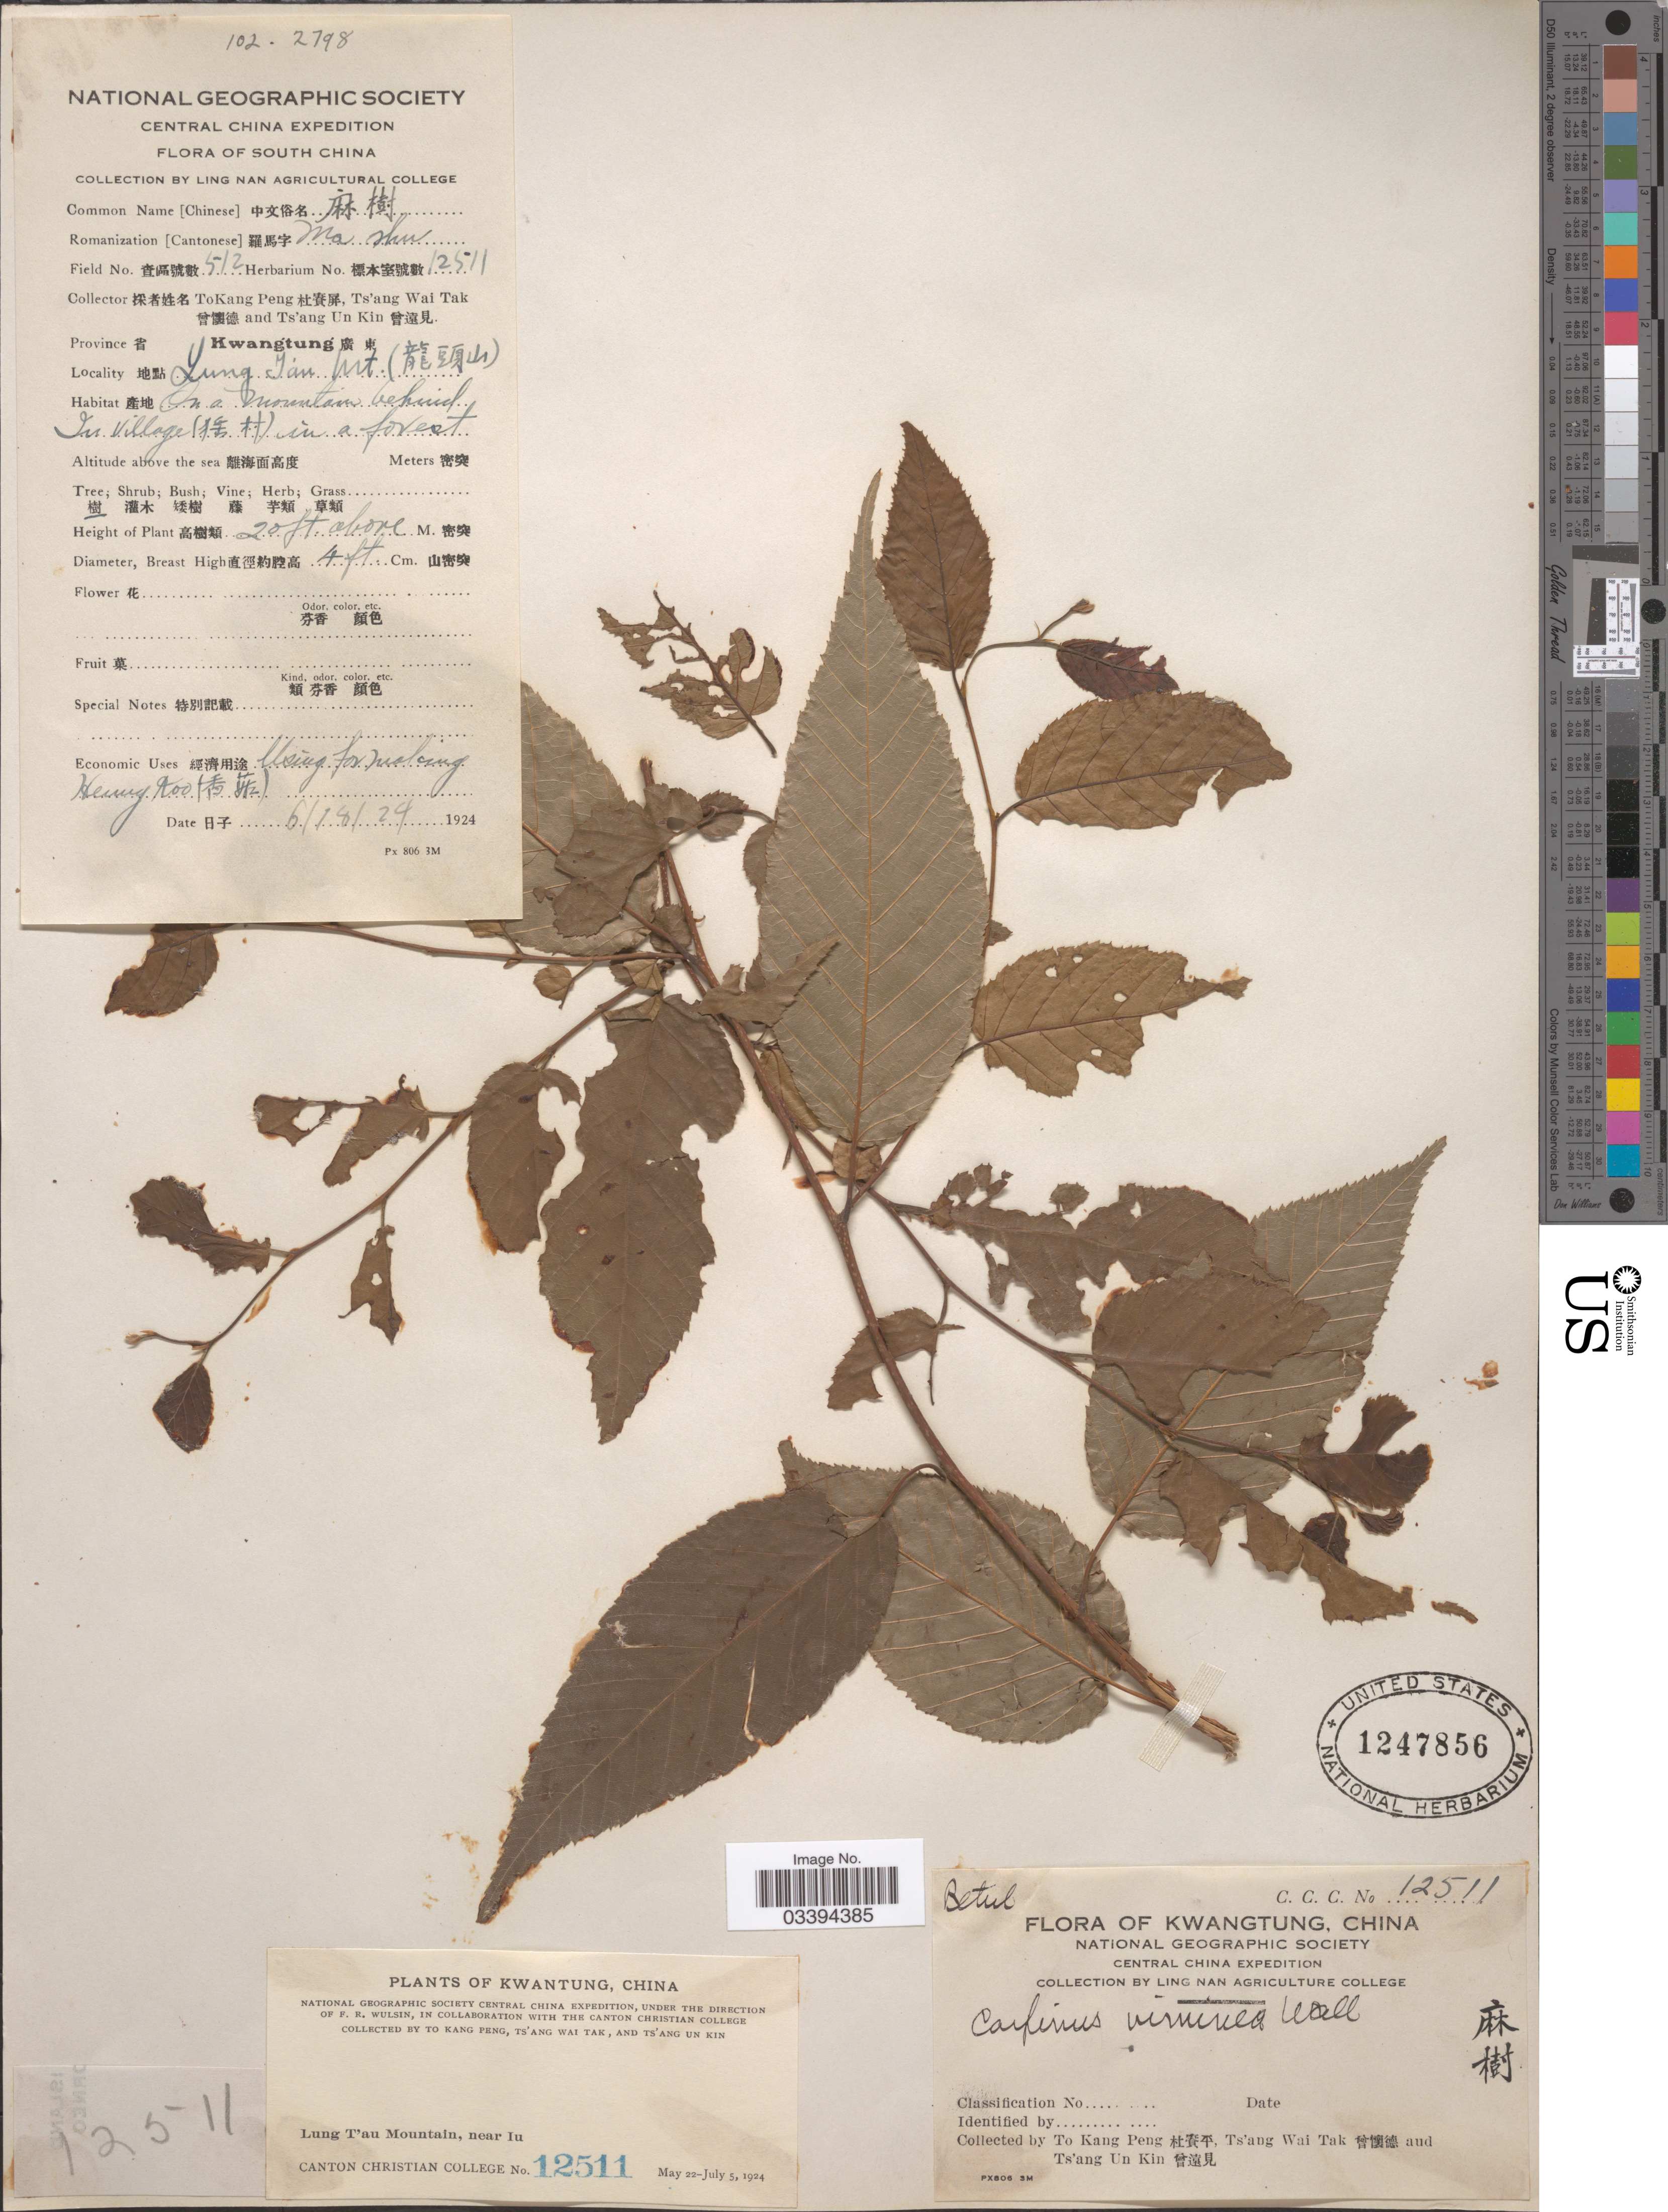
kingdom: Plantae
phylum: Tracheophyta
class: Magnoliopsida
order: Fagales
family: Betulaceae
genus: Carpinus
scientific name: Carpinus viminea var. viminea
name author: Lindl. ex Wall.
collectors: Kang Peng To, W. T. Tsang & Ts' Ang Un Kin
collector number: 512/12511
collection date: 1924-06-18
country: China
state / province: Guangdong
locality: Kwangtung. Central China. Lung T'au Mountain, near Iu. South China. On a mountain behind Iu village (X) in a forest.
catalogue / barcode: US 1247856